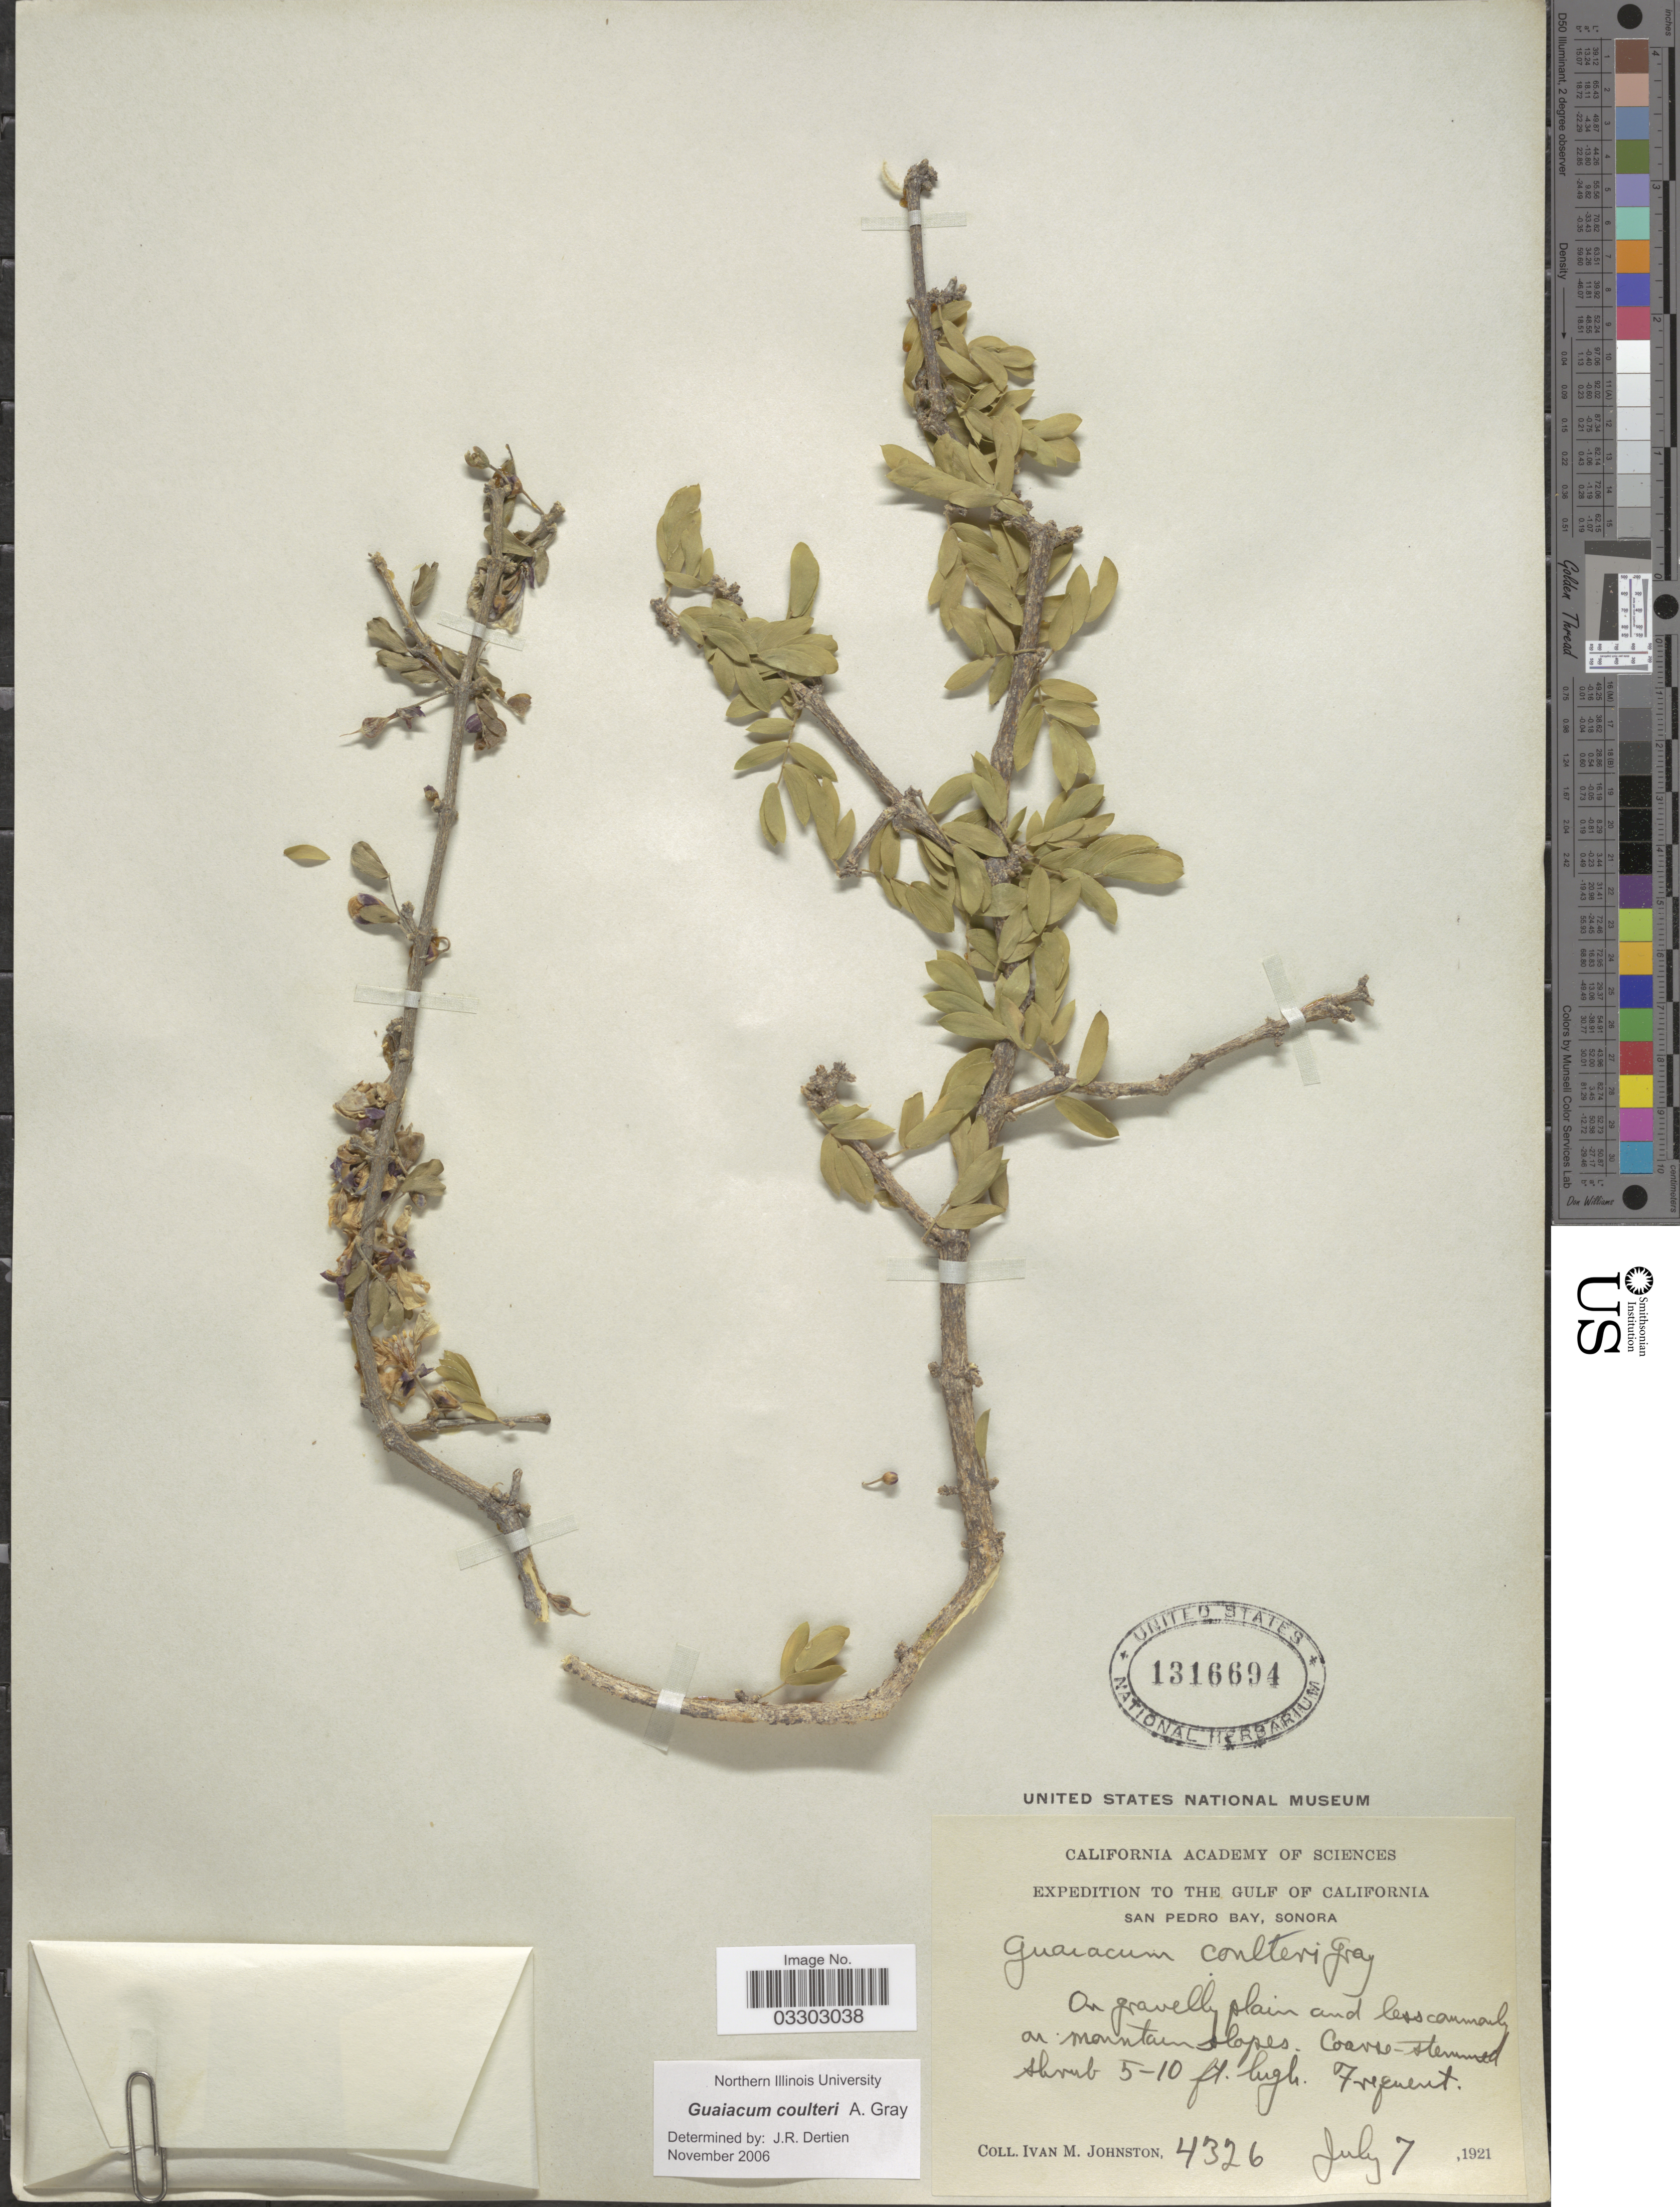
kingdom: Plantae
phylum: Tracheophyta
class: Magnoliopsida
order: Zygophyllales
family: Zygophyllaceae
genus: Guaiacum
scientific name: Guaiacum coulteri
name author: A. Gray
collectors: I.M. Johnston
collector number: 4326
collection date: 1921-07-07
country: Mexico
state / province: Sonora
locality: The Gulf of California. San Pedro Bay.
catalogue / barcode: US 1316694